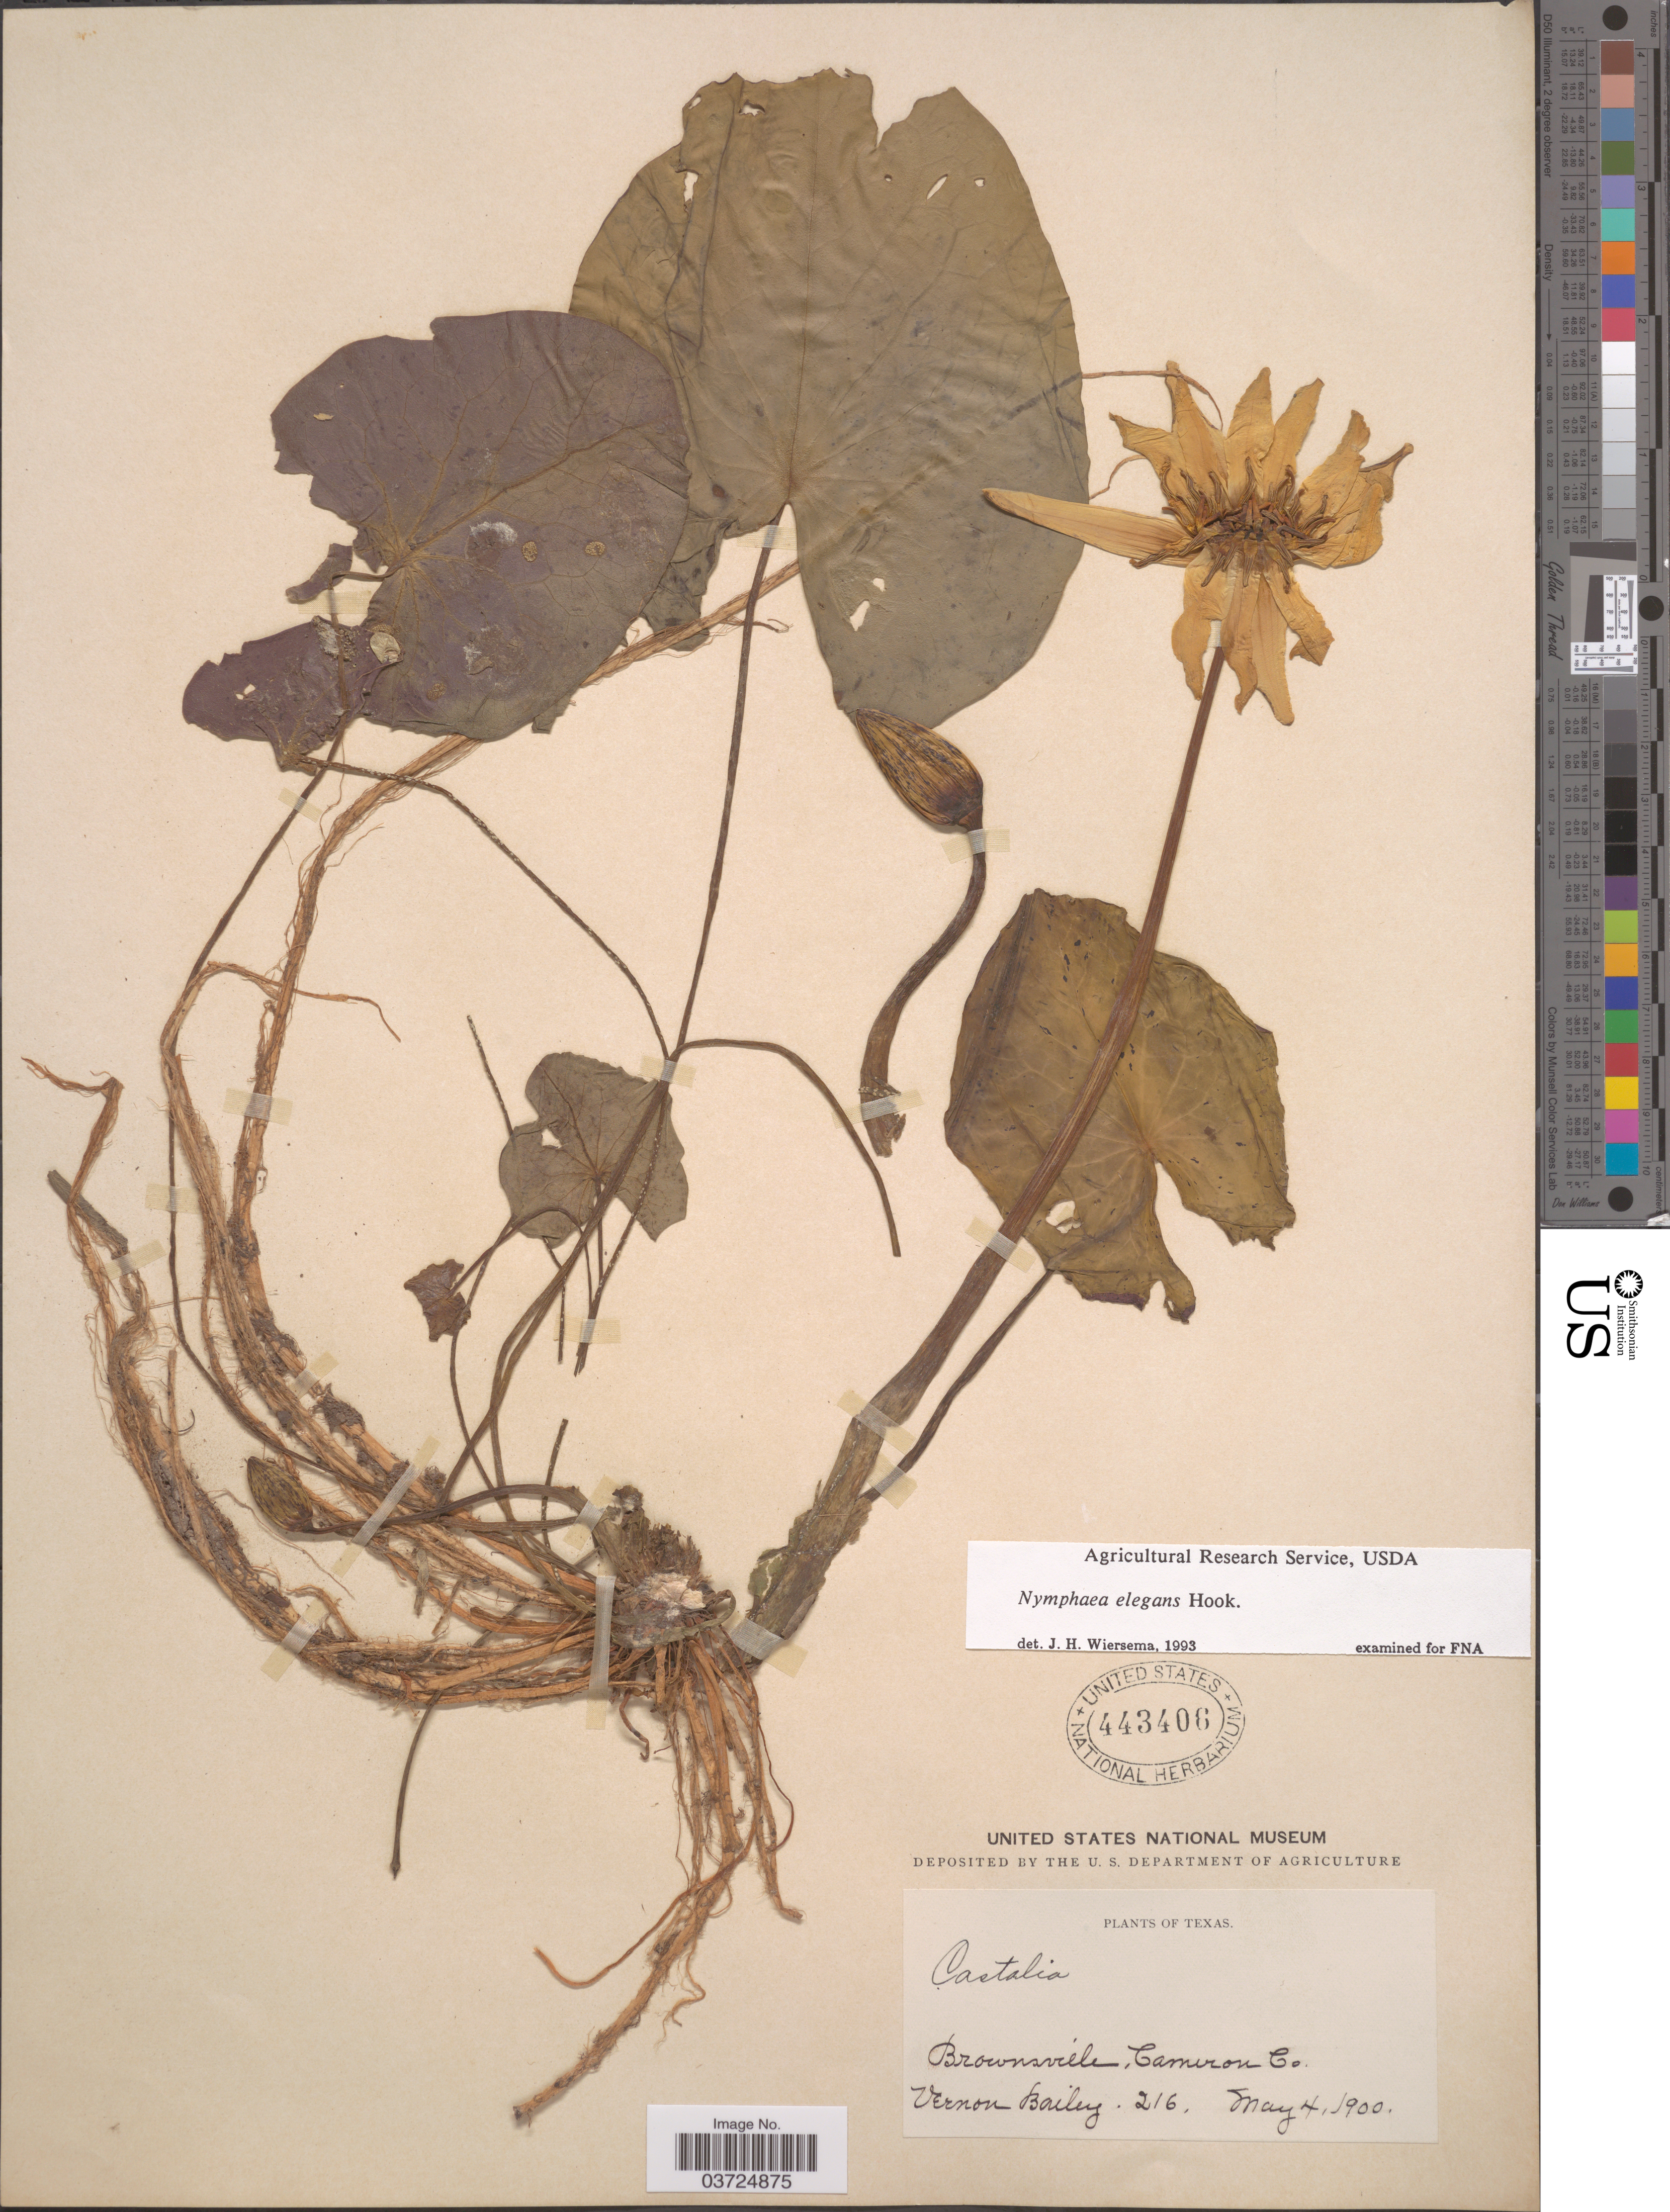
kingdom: Plantae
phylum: Tracheophyta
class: Magnoliopsida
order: Nymphaeales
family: Nymphaeaceae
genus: Nymphaea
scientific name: Nymphaea elegans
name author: Hook.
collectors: V. O. Bailey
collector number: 216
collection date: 1900-05-04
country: United States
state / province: Texas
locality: Brownsville, Cameron Co.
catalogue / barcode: US 443406